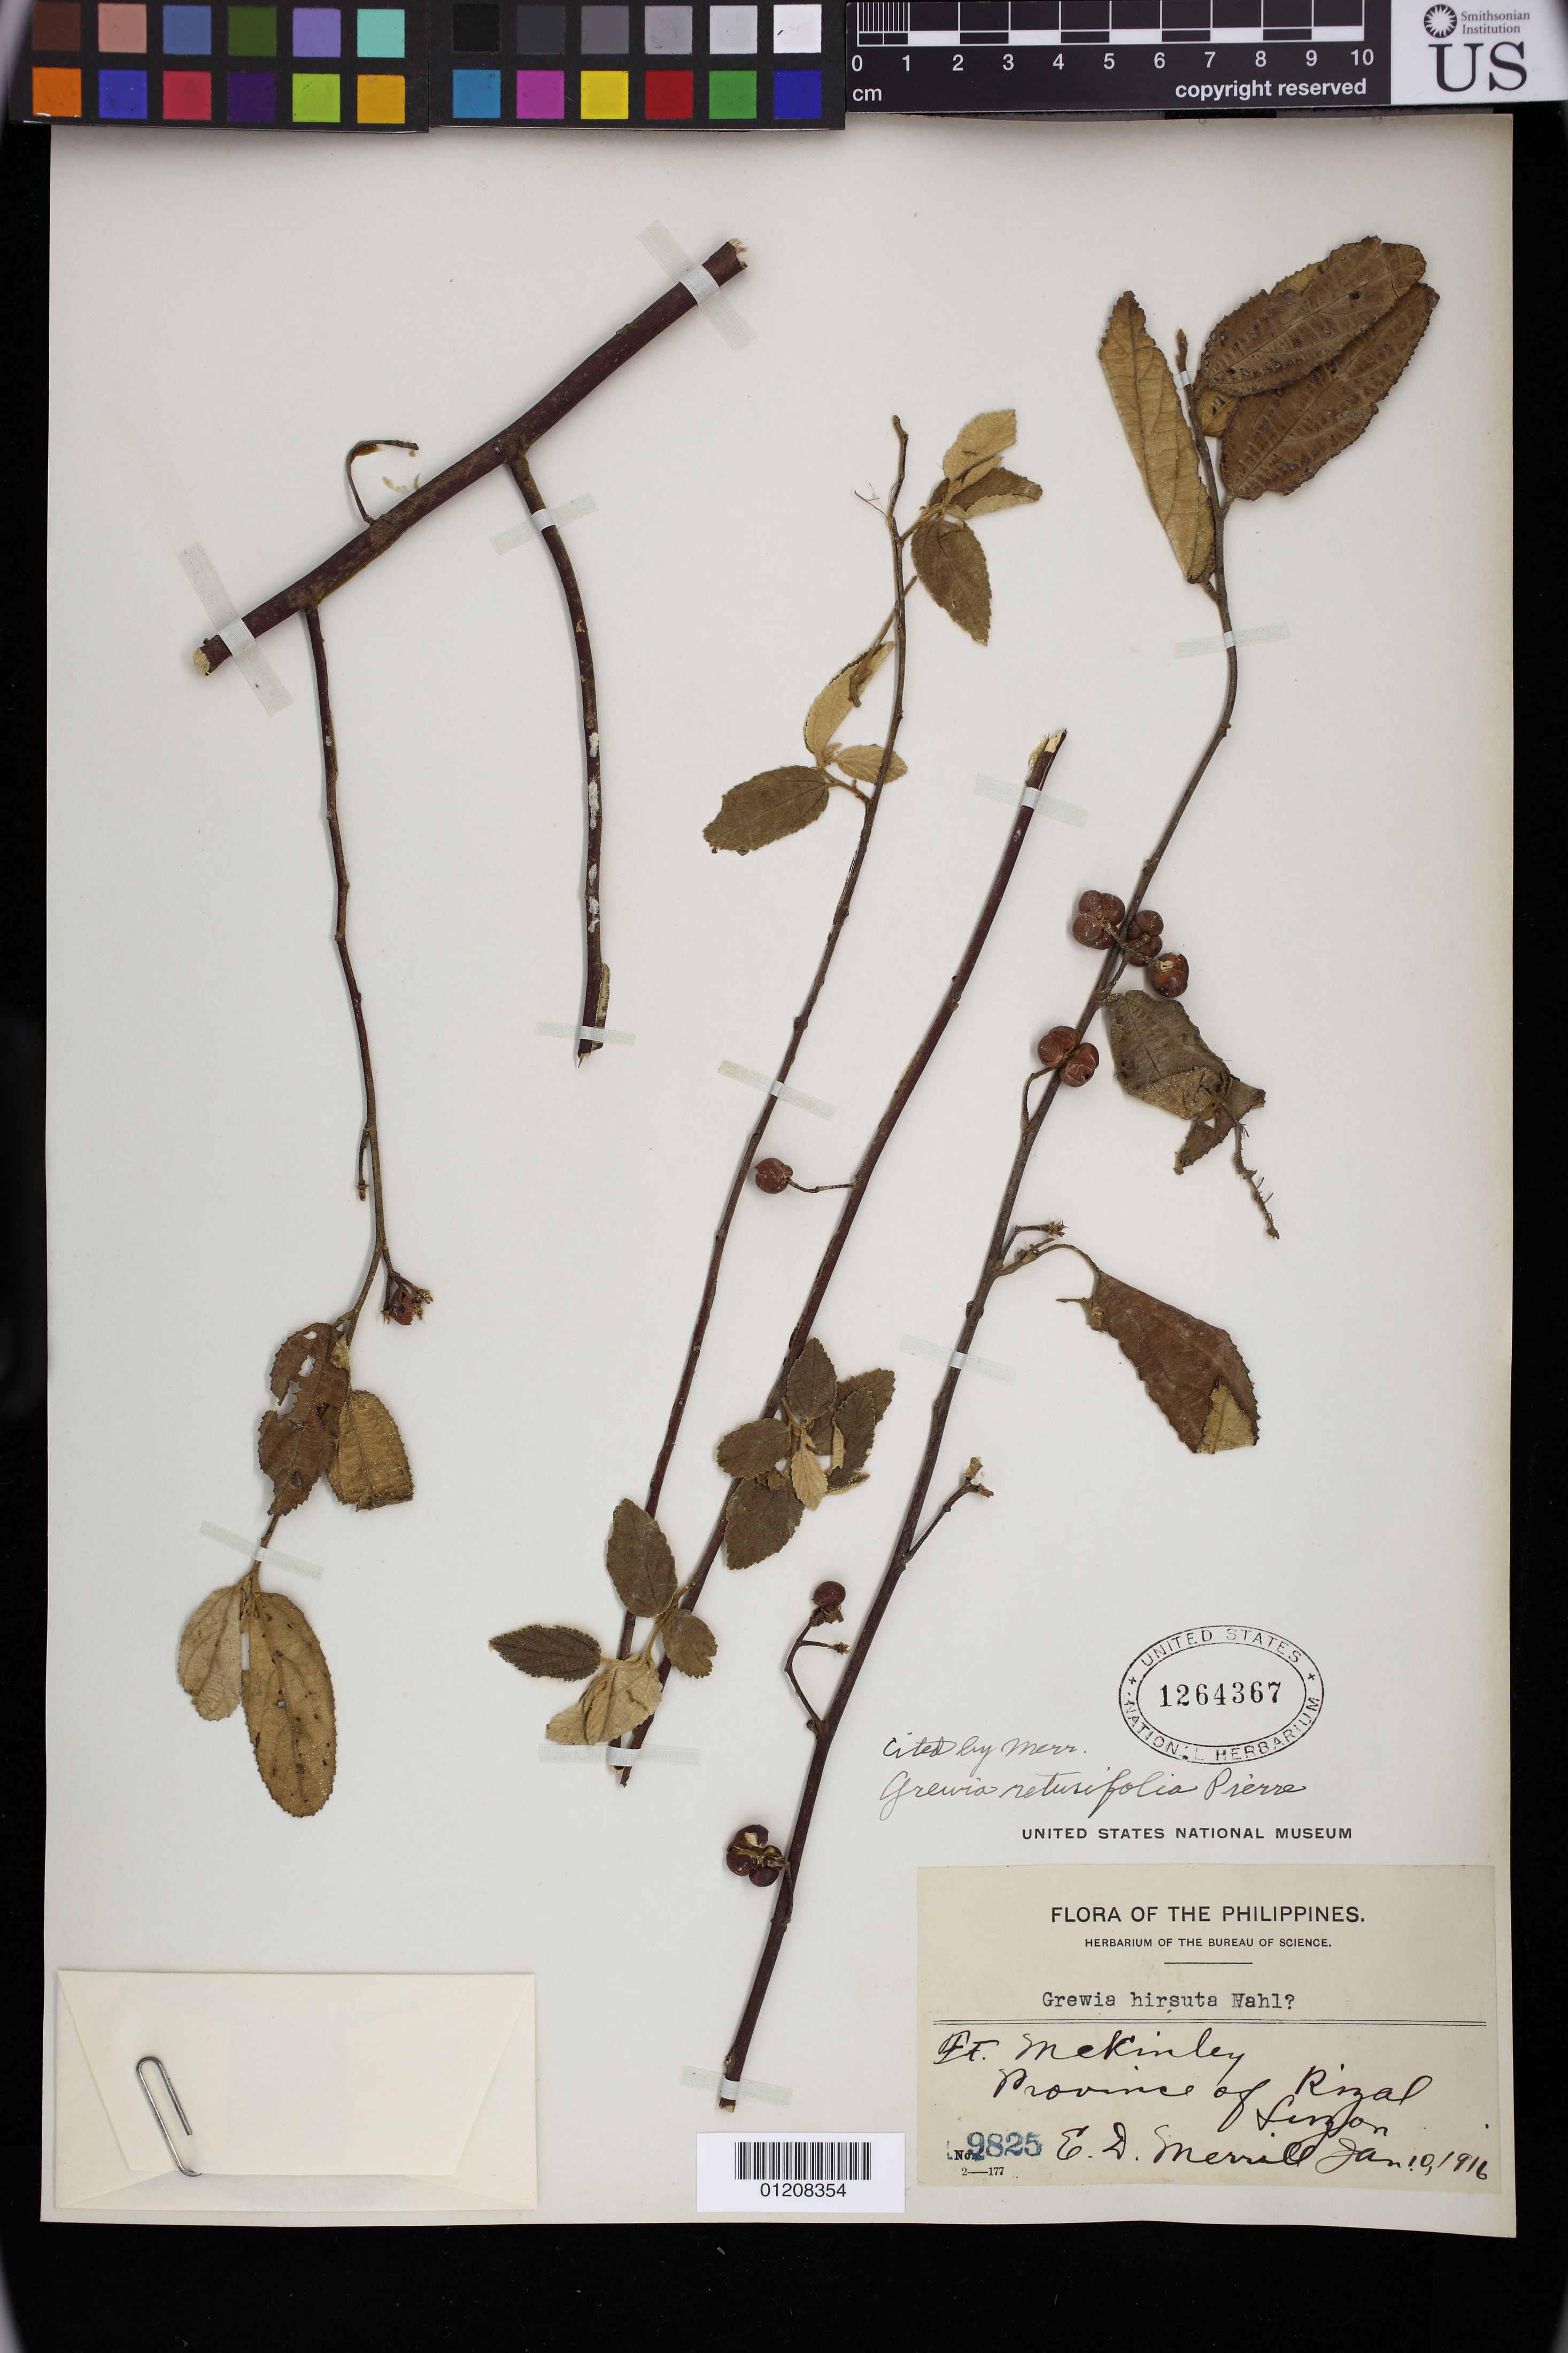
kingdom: Plantae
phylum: Tracheophyta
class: Magnoliopsida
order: Malvales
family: Malvaceae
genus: Grewia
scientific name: Grewia retusifolia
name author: Kurz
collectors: E. D. Merrill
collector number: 9825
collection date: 1916-01-10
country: Philippines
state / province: Calabarzon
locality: Ft. McKinley. Province of Rizal.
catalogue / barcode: US 1264367